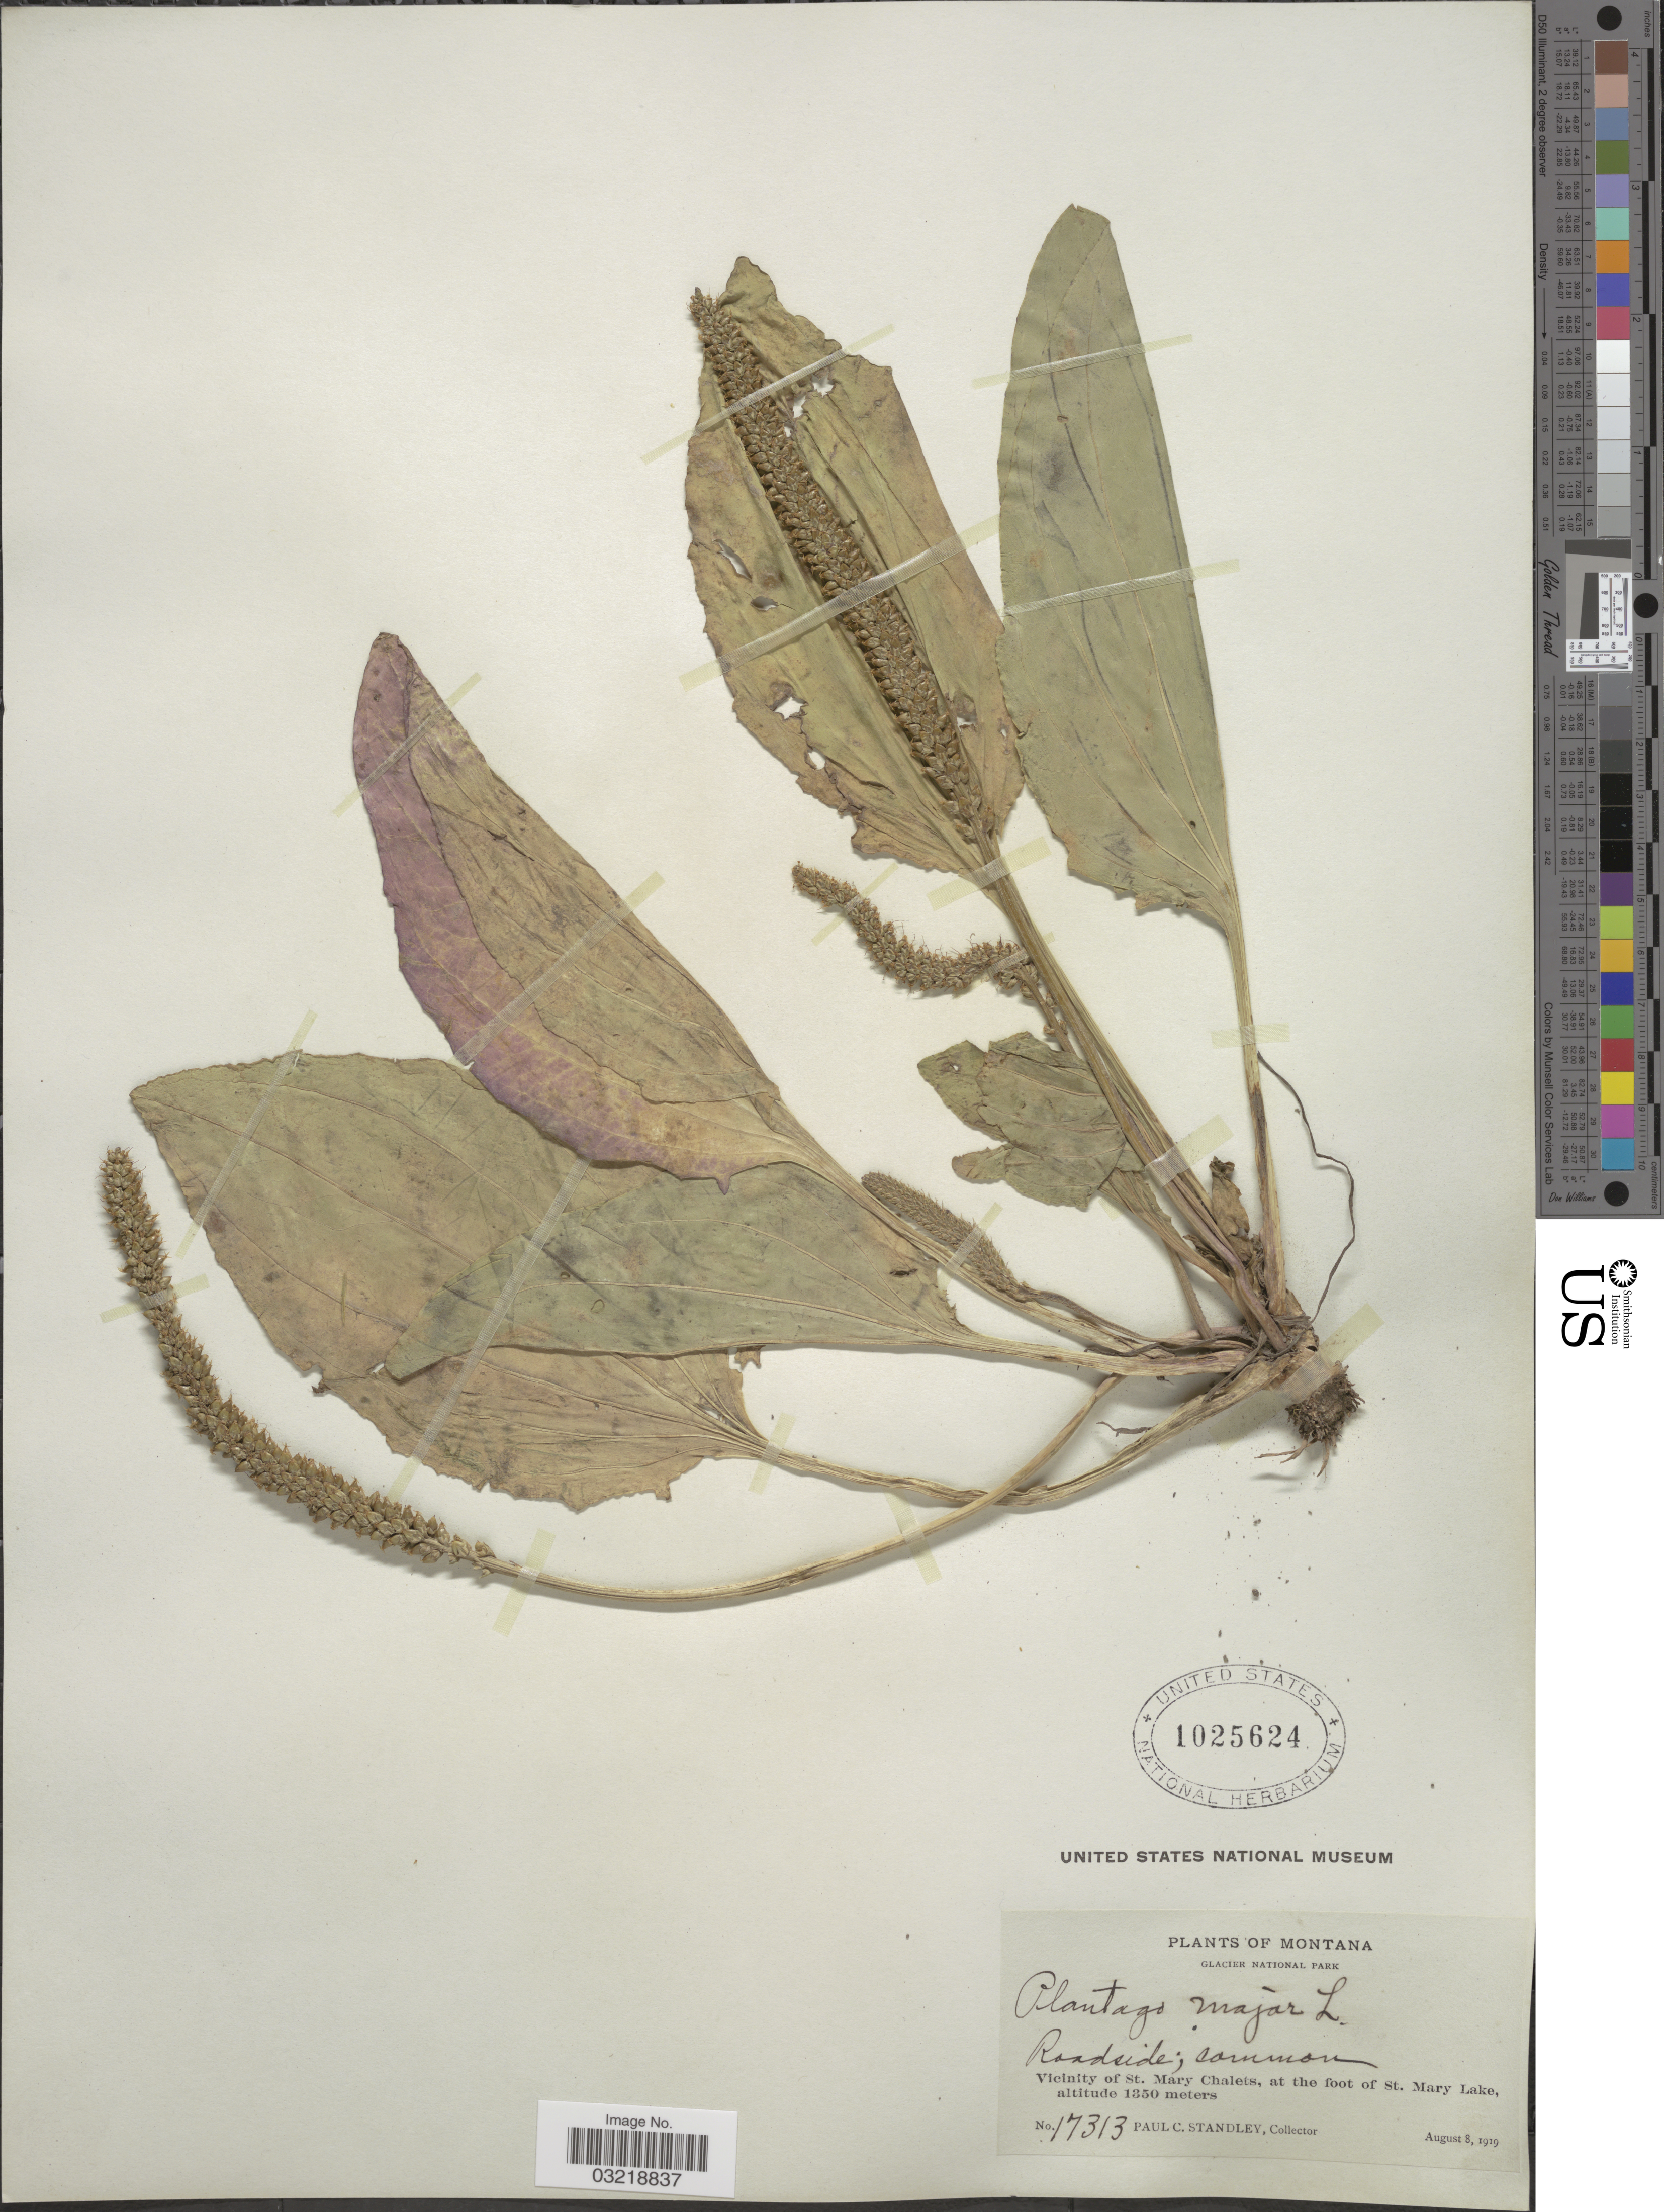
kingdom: Plantae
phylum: Tracheophyta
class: Magnoliopsida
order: Lamiales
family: Plantaginaceae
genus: Plantago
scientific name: Plantago major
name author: L.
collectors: P. C. Standley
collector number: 17313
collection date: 1919-08-08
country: United States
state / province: Montana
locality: Glacier National Park. Vicinity of St. Mary Chalets, at the foot of St. Mary Lake.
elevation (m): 1350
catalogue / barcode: US 1025624